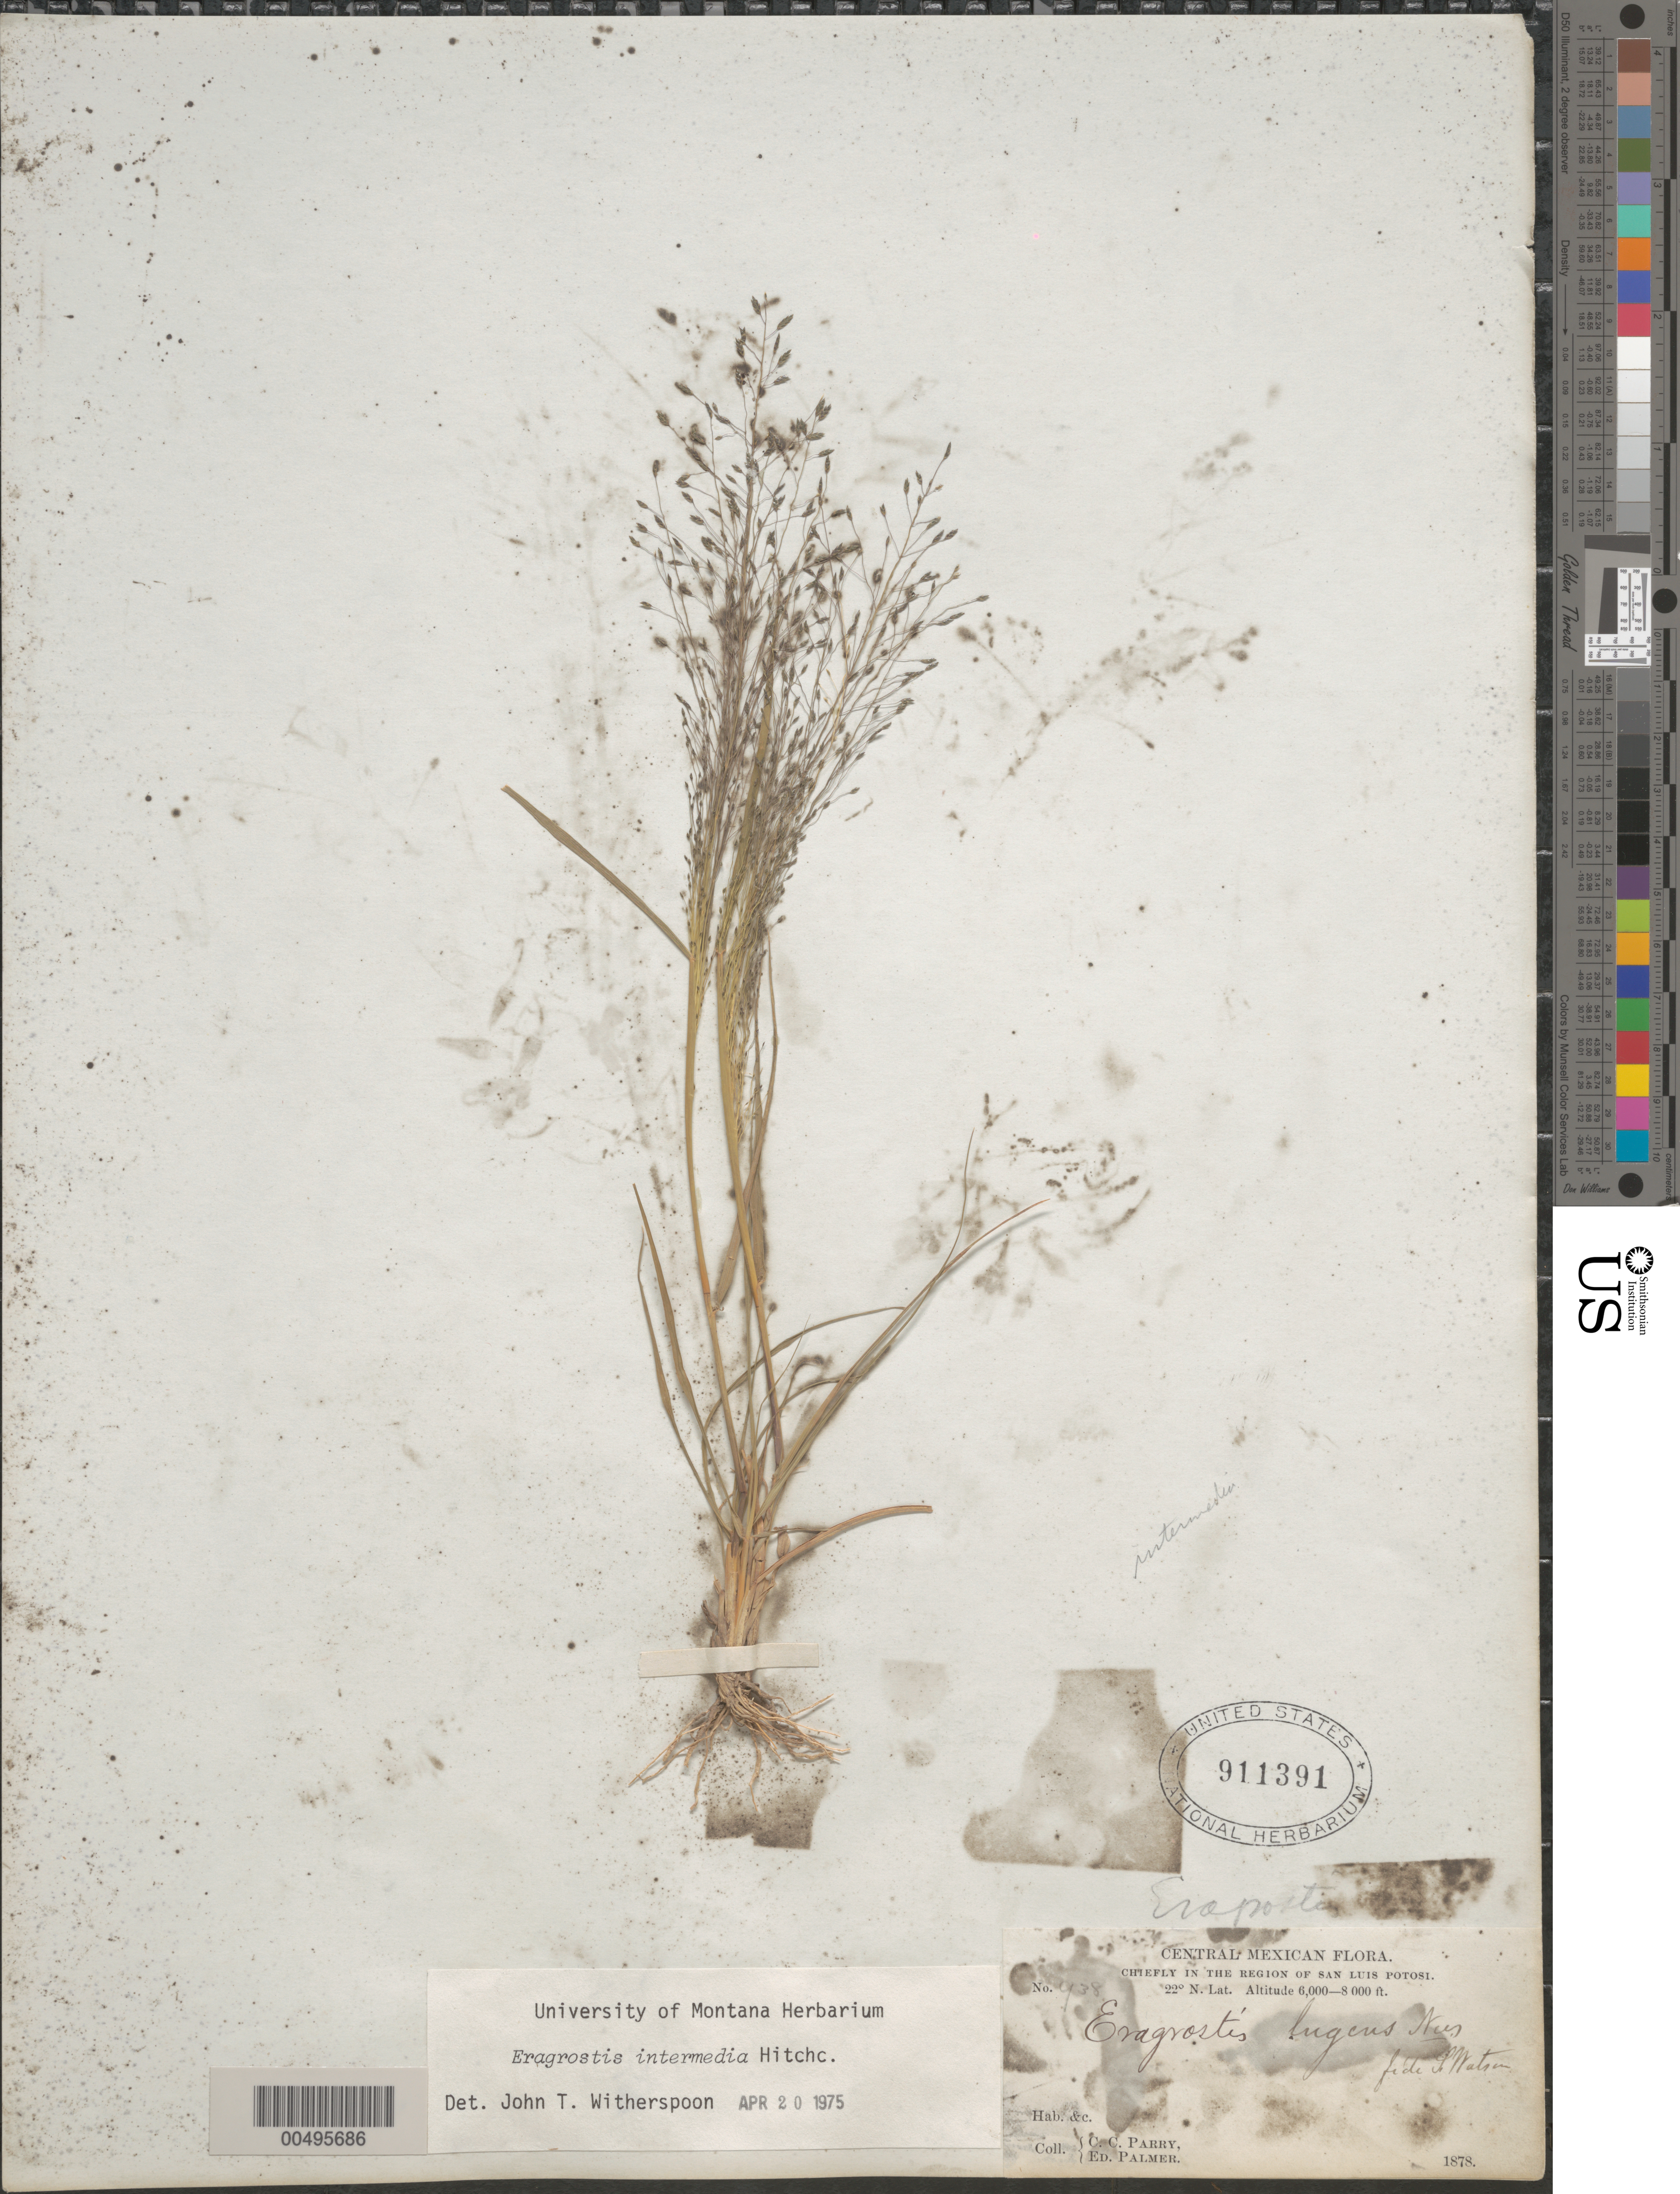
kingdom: Plantae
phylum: Tracheophyta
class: Liliopsida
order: Poales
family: Poaceae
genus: Eragrostis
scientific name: Eragrostis intermedia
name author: Hitchc.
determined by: Witherspoon, John T.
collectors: C. C. Parry & E. Palmer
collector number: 938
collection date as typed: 1878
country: Mexico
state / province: San Luis Potosi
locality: Chiefly in the region of San Luis Potosi (lat/long recorded as: lat=22:0:0:N long=:::W)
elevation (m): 1829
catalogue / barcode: US 911391